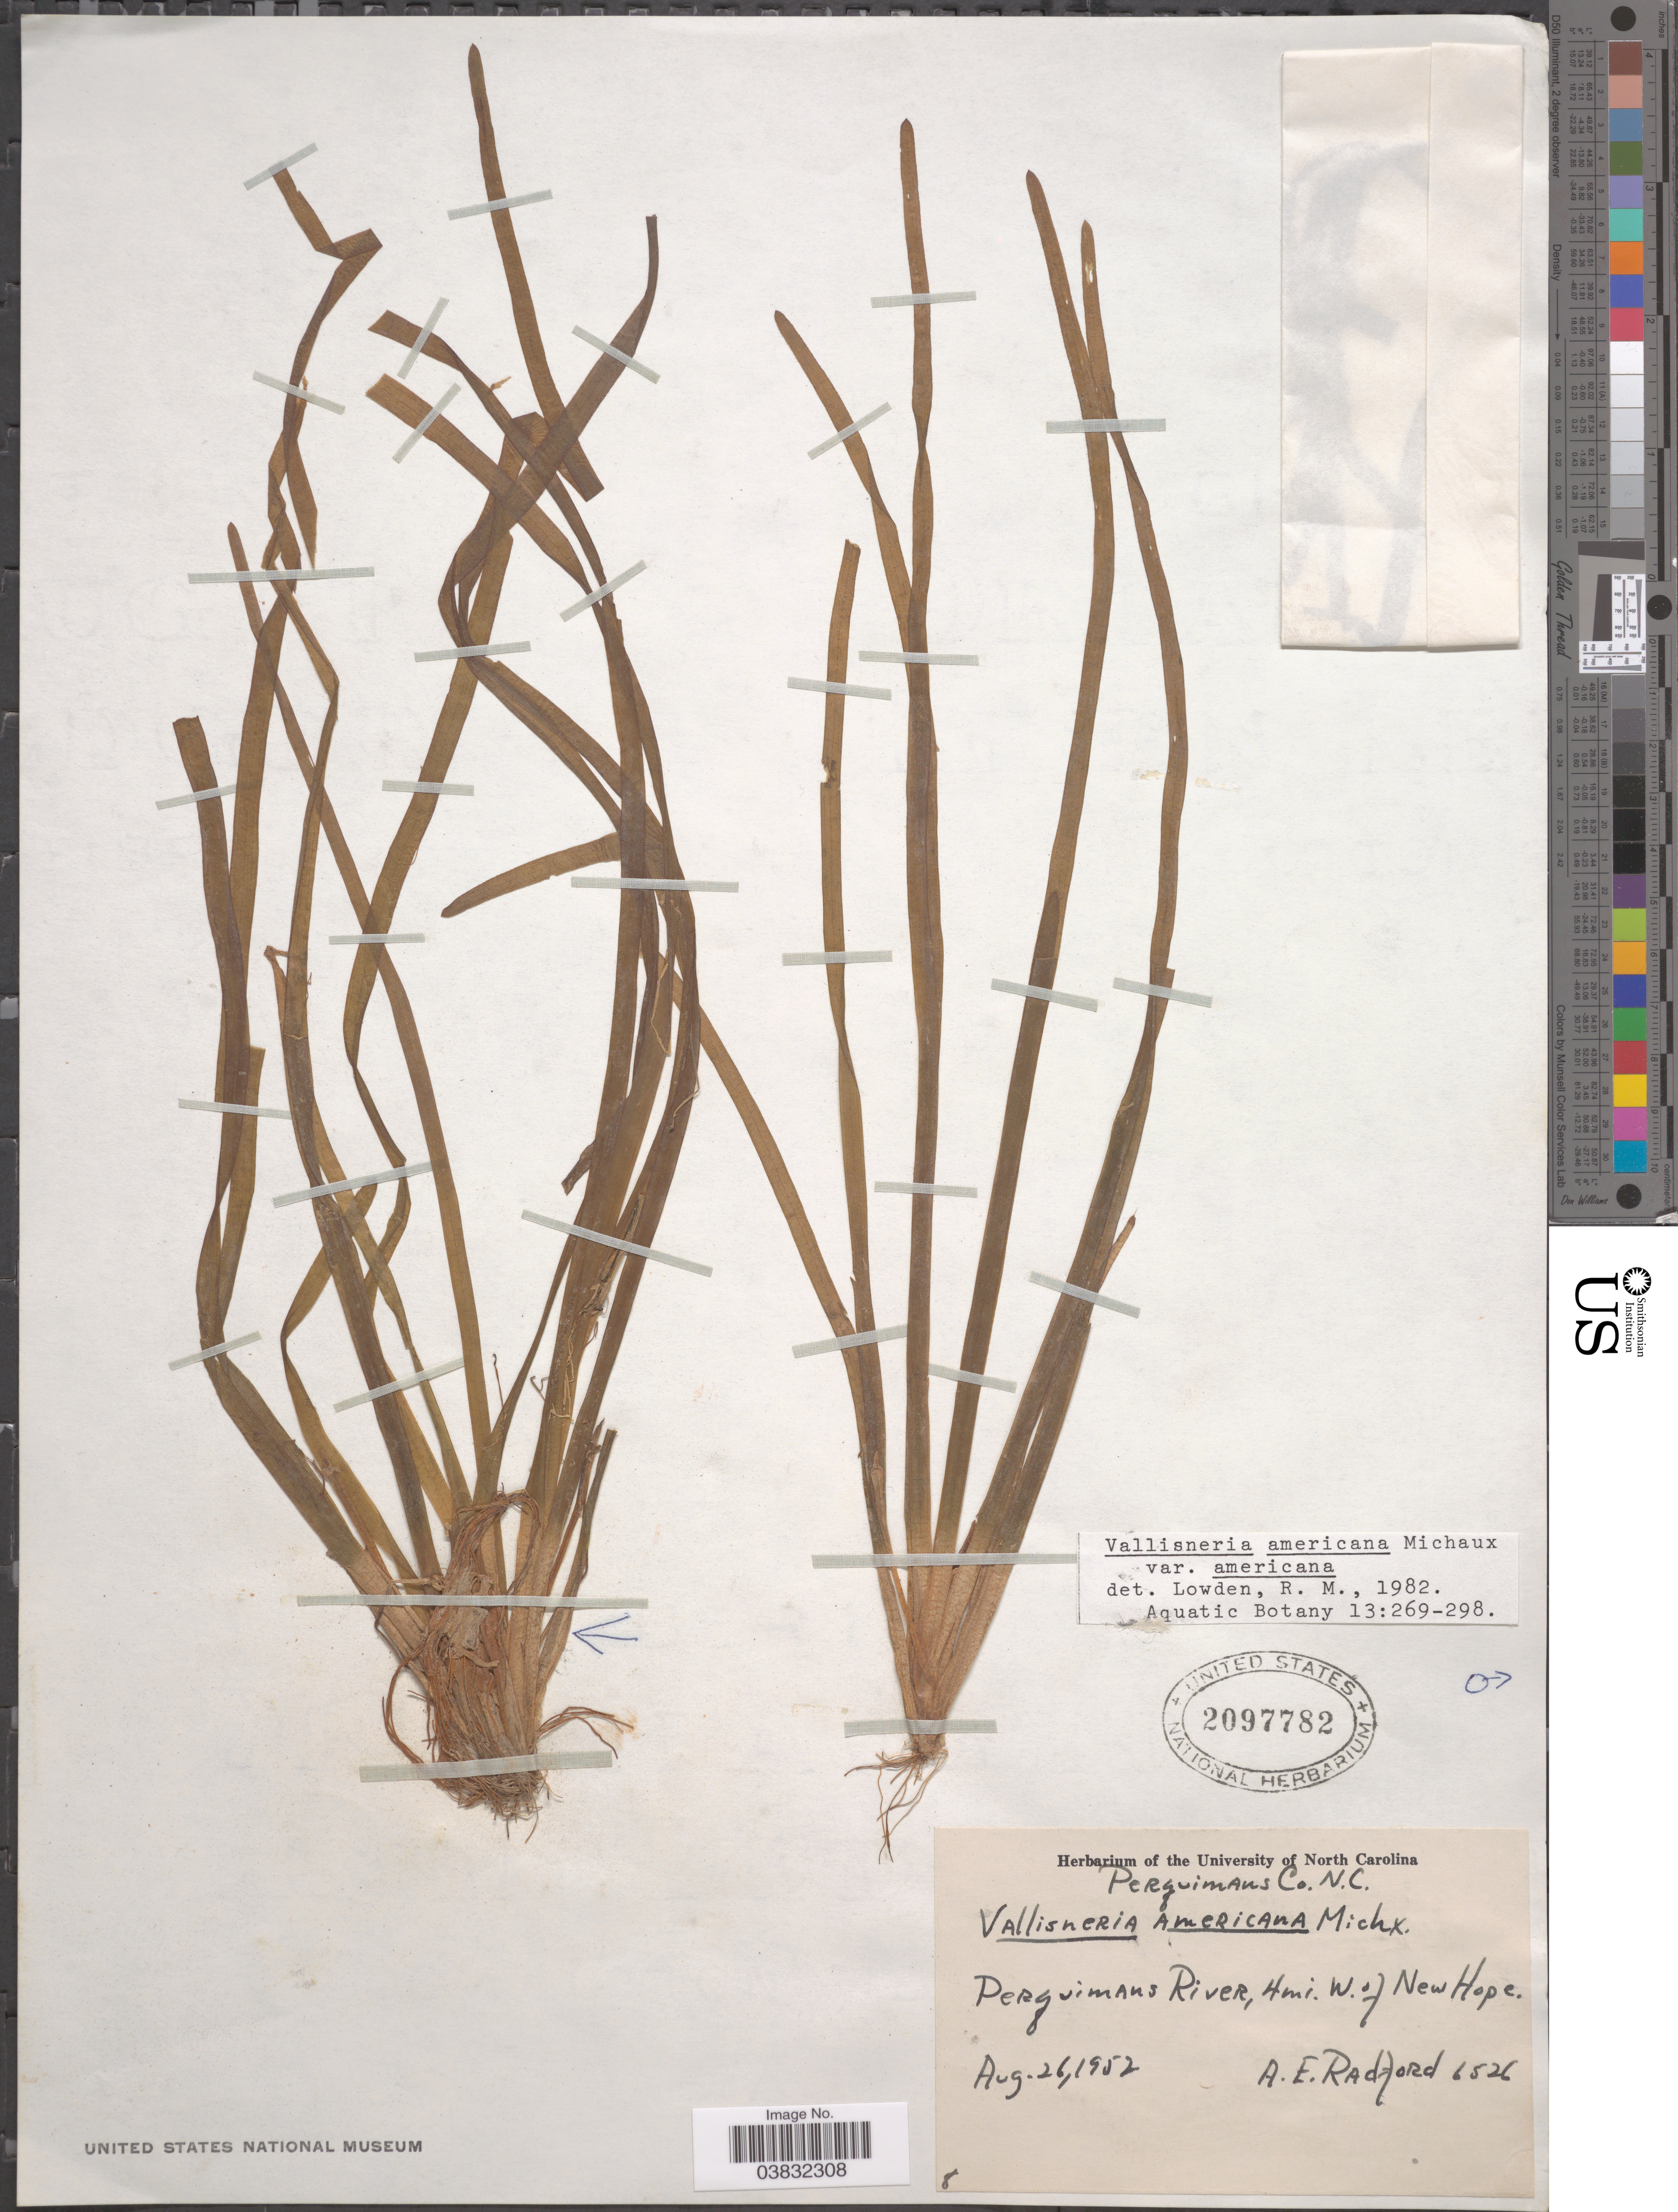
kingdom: Plantae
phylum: Tracheophyta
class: Liliopsida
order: Alismatales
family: Hydrocharitaceae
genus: Vallisneria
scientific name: Vallisneria americana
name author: Michx.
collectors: A. E. Radford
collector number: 6526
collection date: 1952-08-26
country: United States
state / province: North Carolina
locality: Perguimans Co. Perguimans River, 4 mi. W. of New Hope.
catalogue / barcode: US 2097782